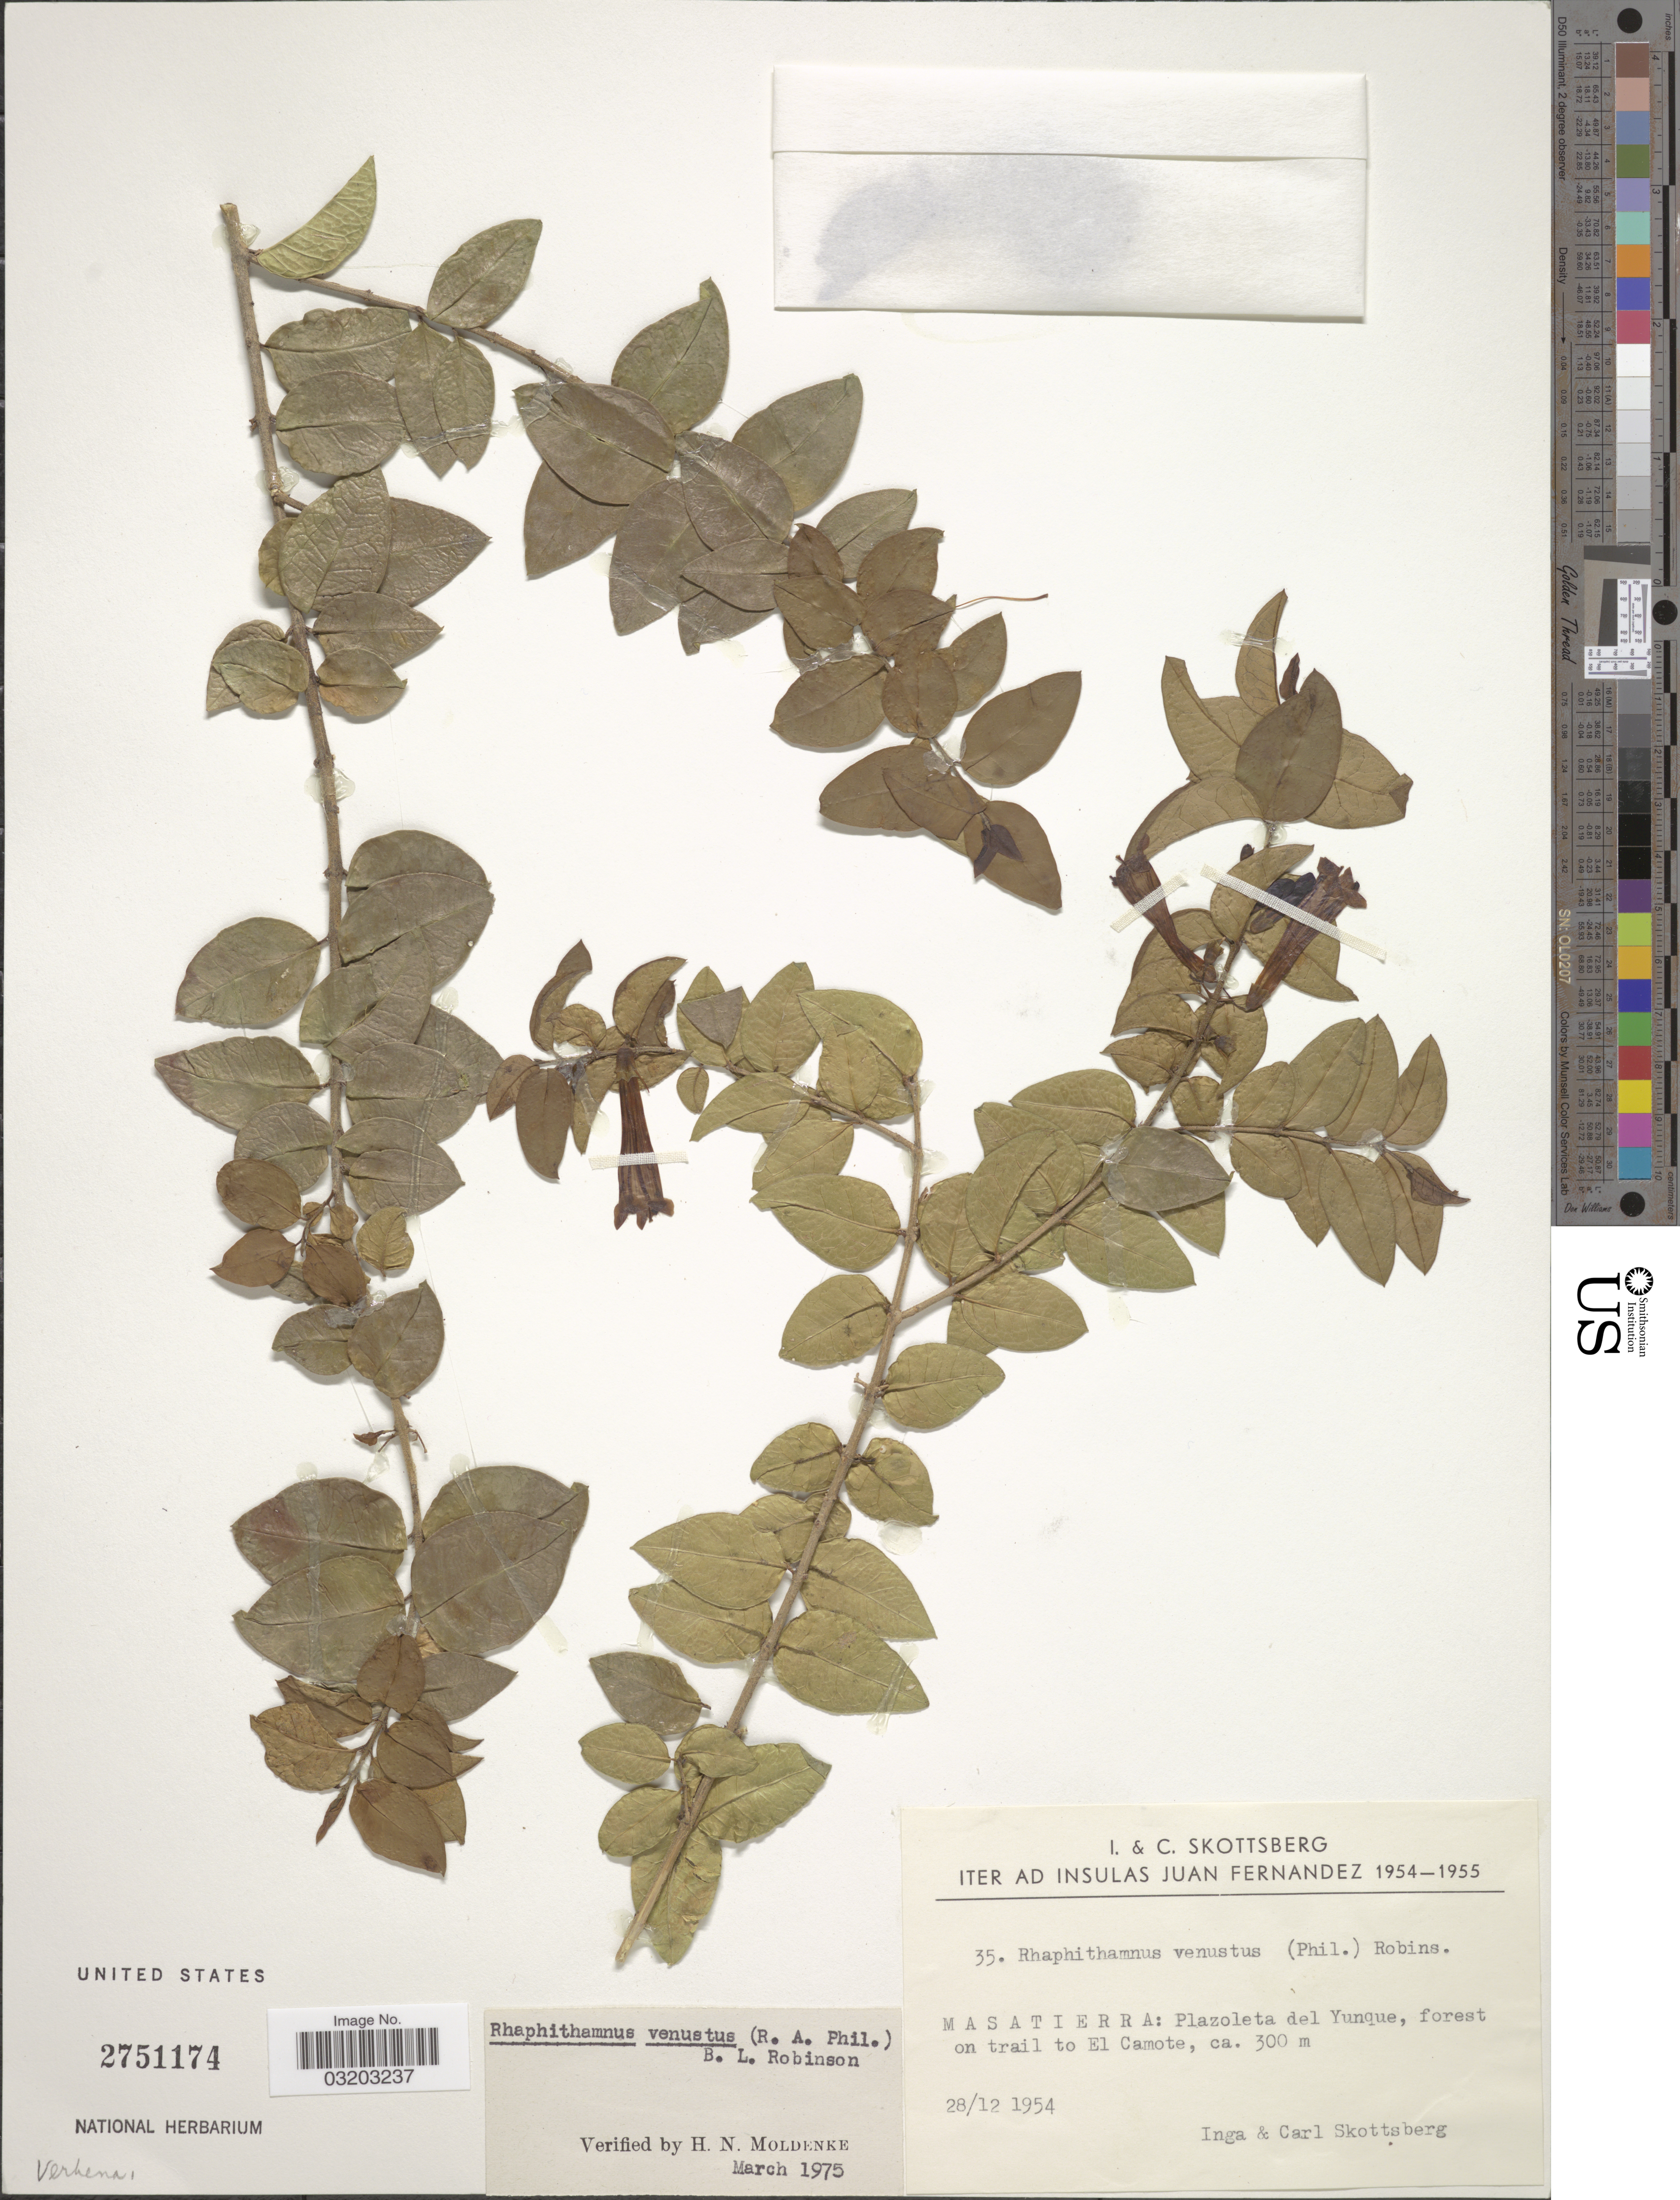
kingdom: Plantae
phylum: Tracheophyta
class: Magnoliopsida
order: Lamiales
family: Verbenaceae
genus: Rhaphithamnus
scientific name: Rhaphithamnus venustus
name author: (Phil.) B.L. Rob.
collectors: I. Skottsberg & C. Skottsberg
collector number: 35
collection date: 1954-12-28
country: Chile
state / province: Valparaíso (V)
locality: Insulas Juan Fernandez. Masatierra: Plazoleta del Yunque, forest on trail to El Camote.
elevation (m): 300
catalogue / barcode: US 2751174